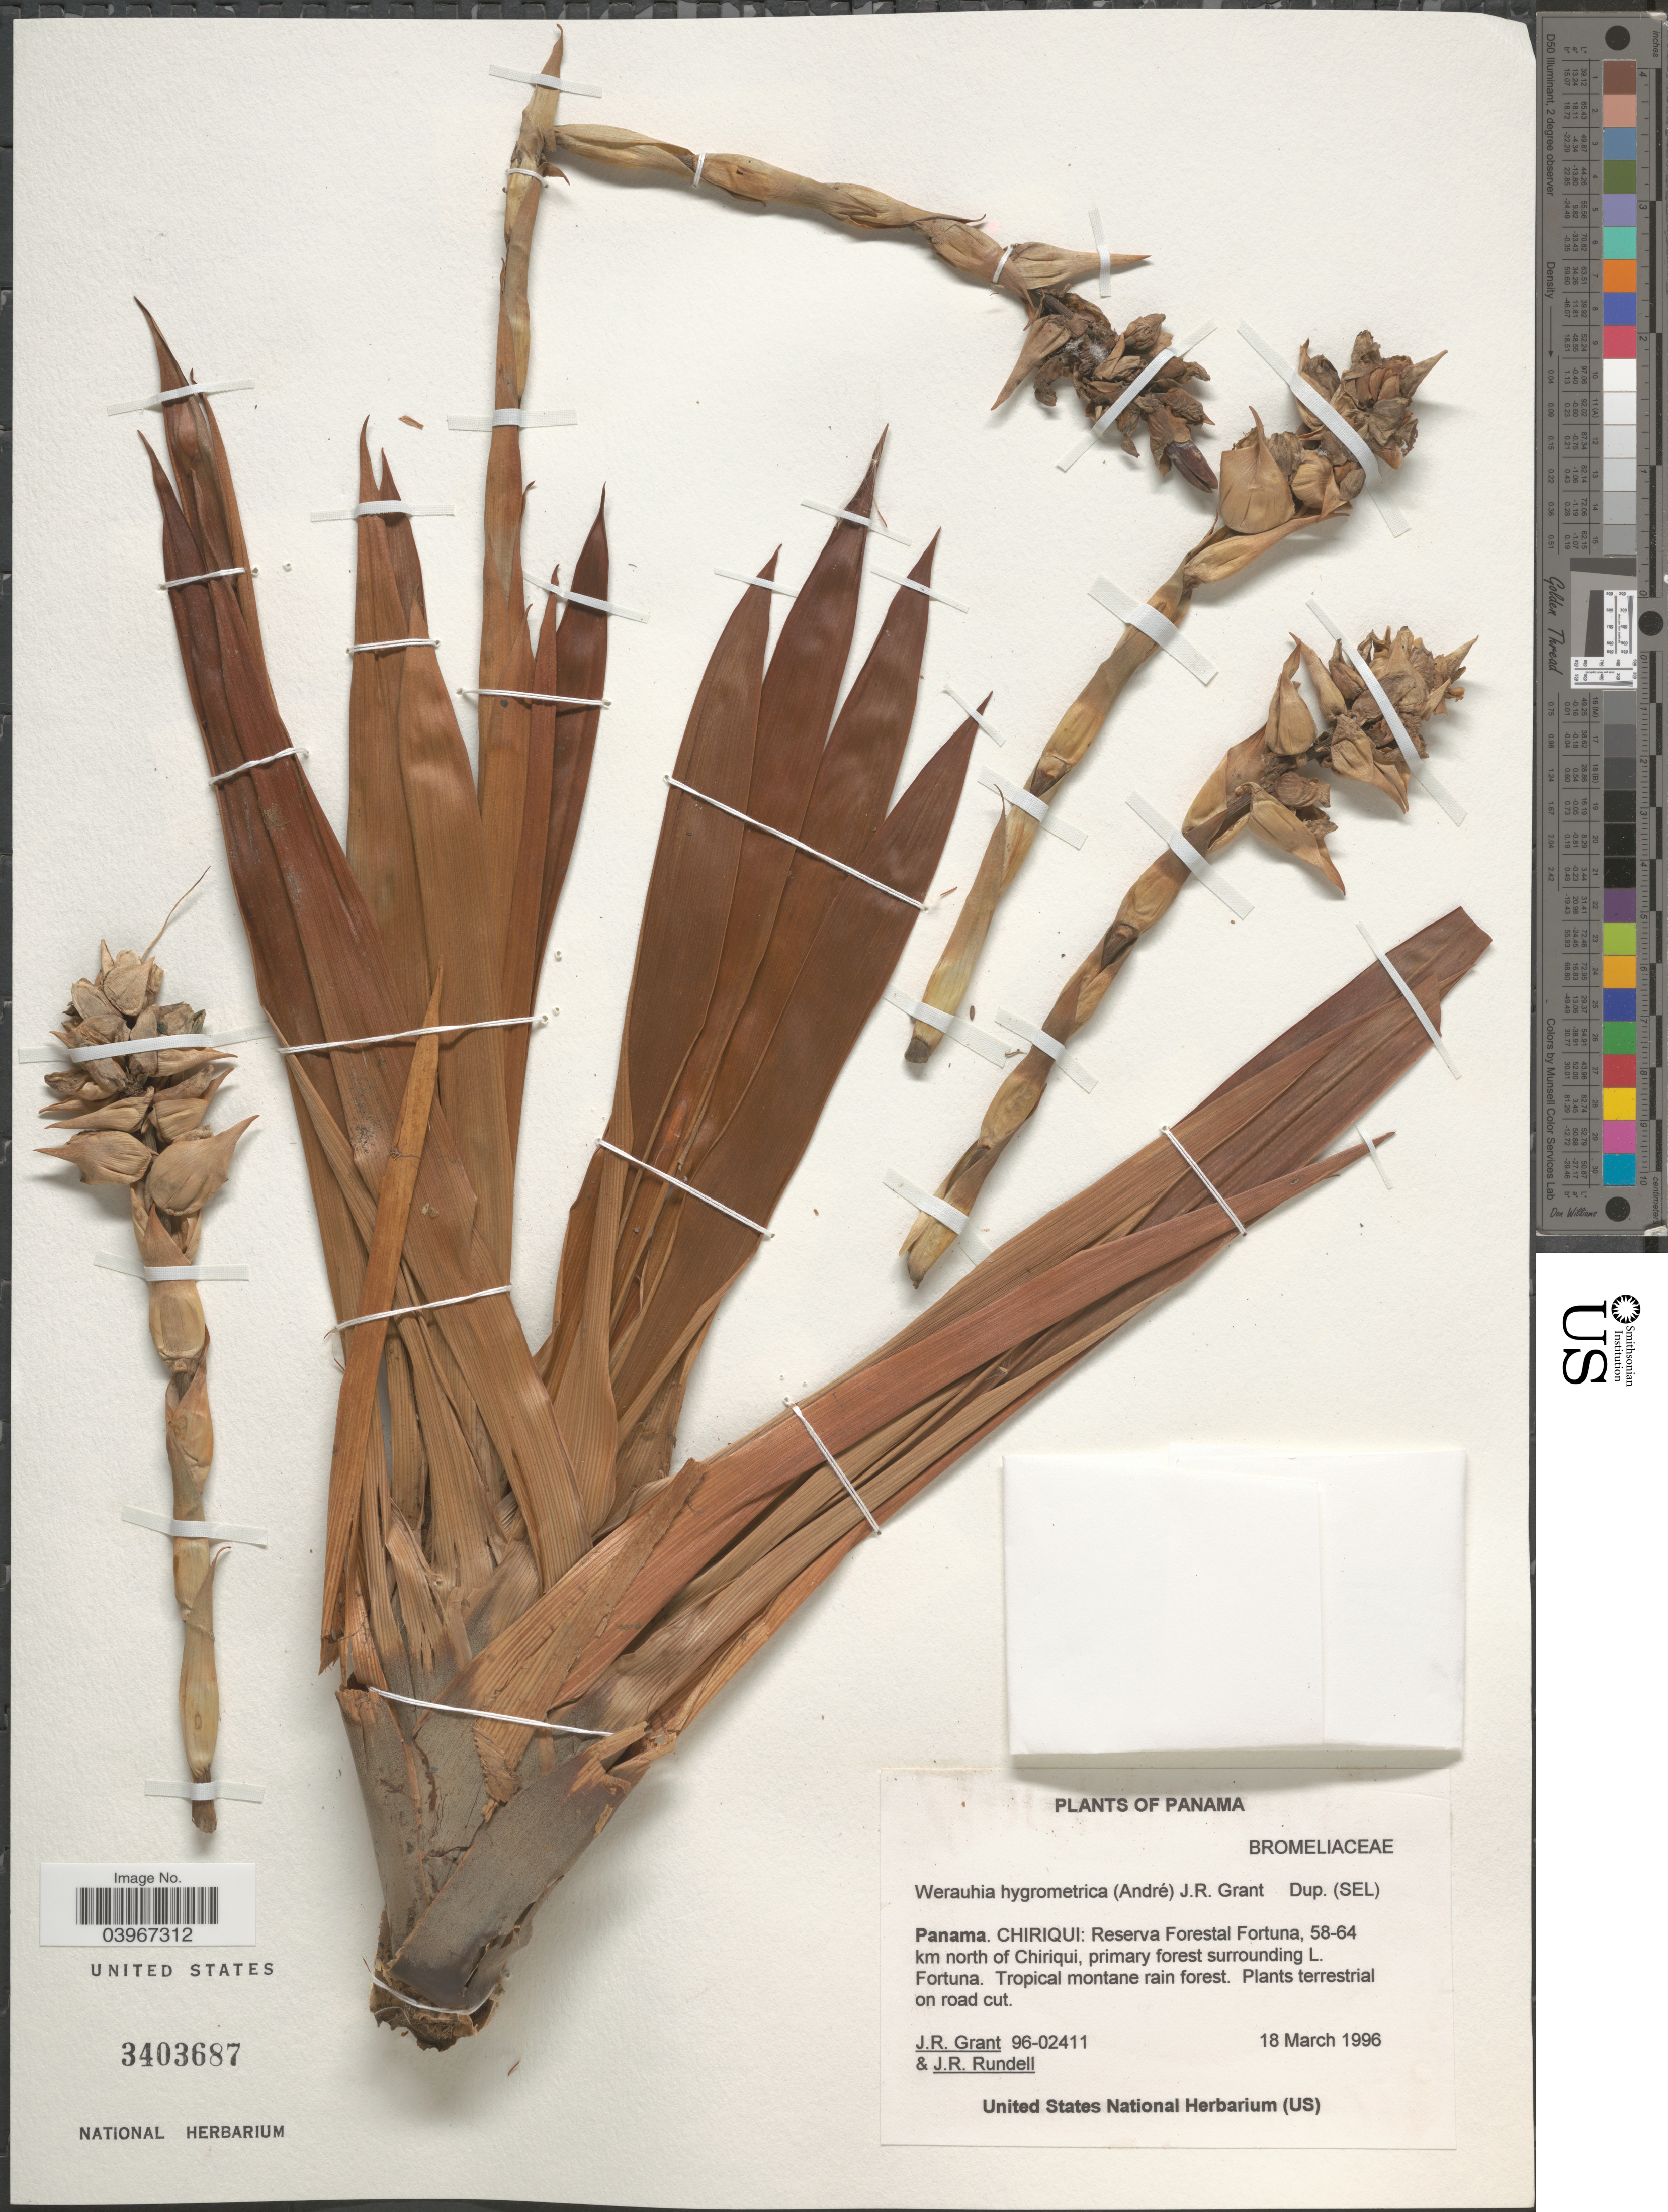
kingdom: Plantae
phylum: Tracheophyta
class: Liliopsida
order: Poales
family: Bromeliaceae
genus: Werauhia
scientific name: Werauhia hygrometrica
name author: (André) J.R. Grant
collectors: J. Grant & J. R. Rundell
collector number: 96-02411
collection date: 1996-03-18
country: Panama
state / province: Chiriqui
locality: Reserva Forestal Fortuna, 58-64 km north of Chiriqui, primary forest surrounding L. Fortuna. Tropical montane rain forest.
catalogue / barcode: US 3403687